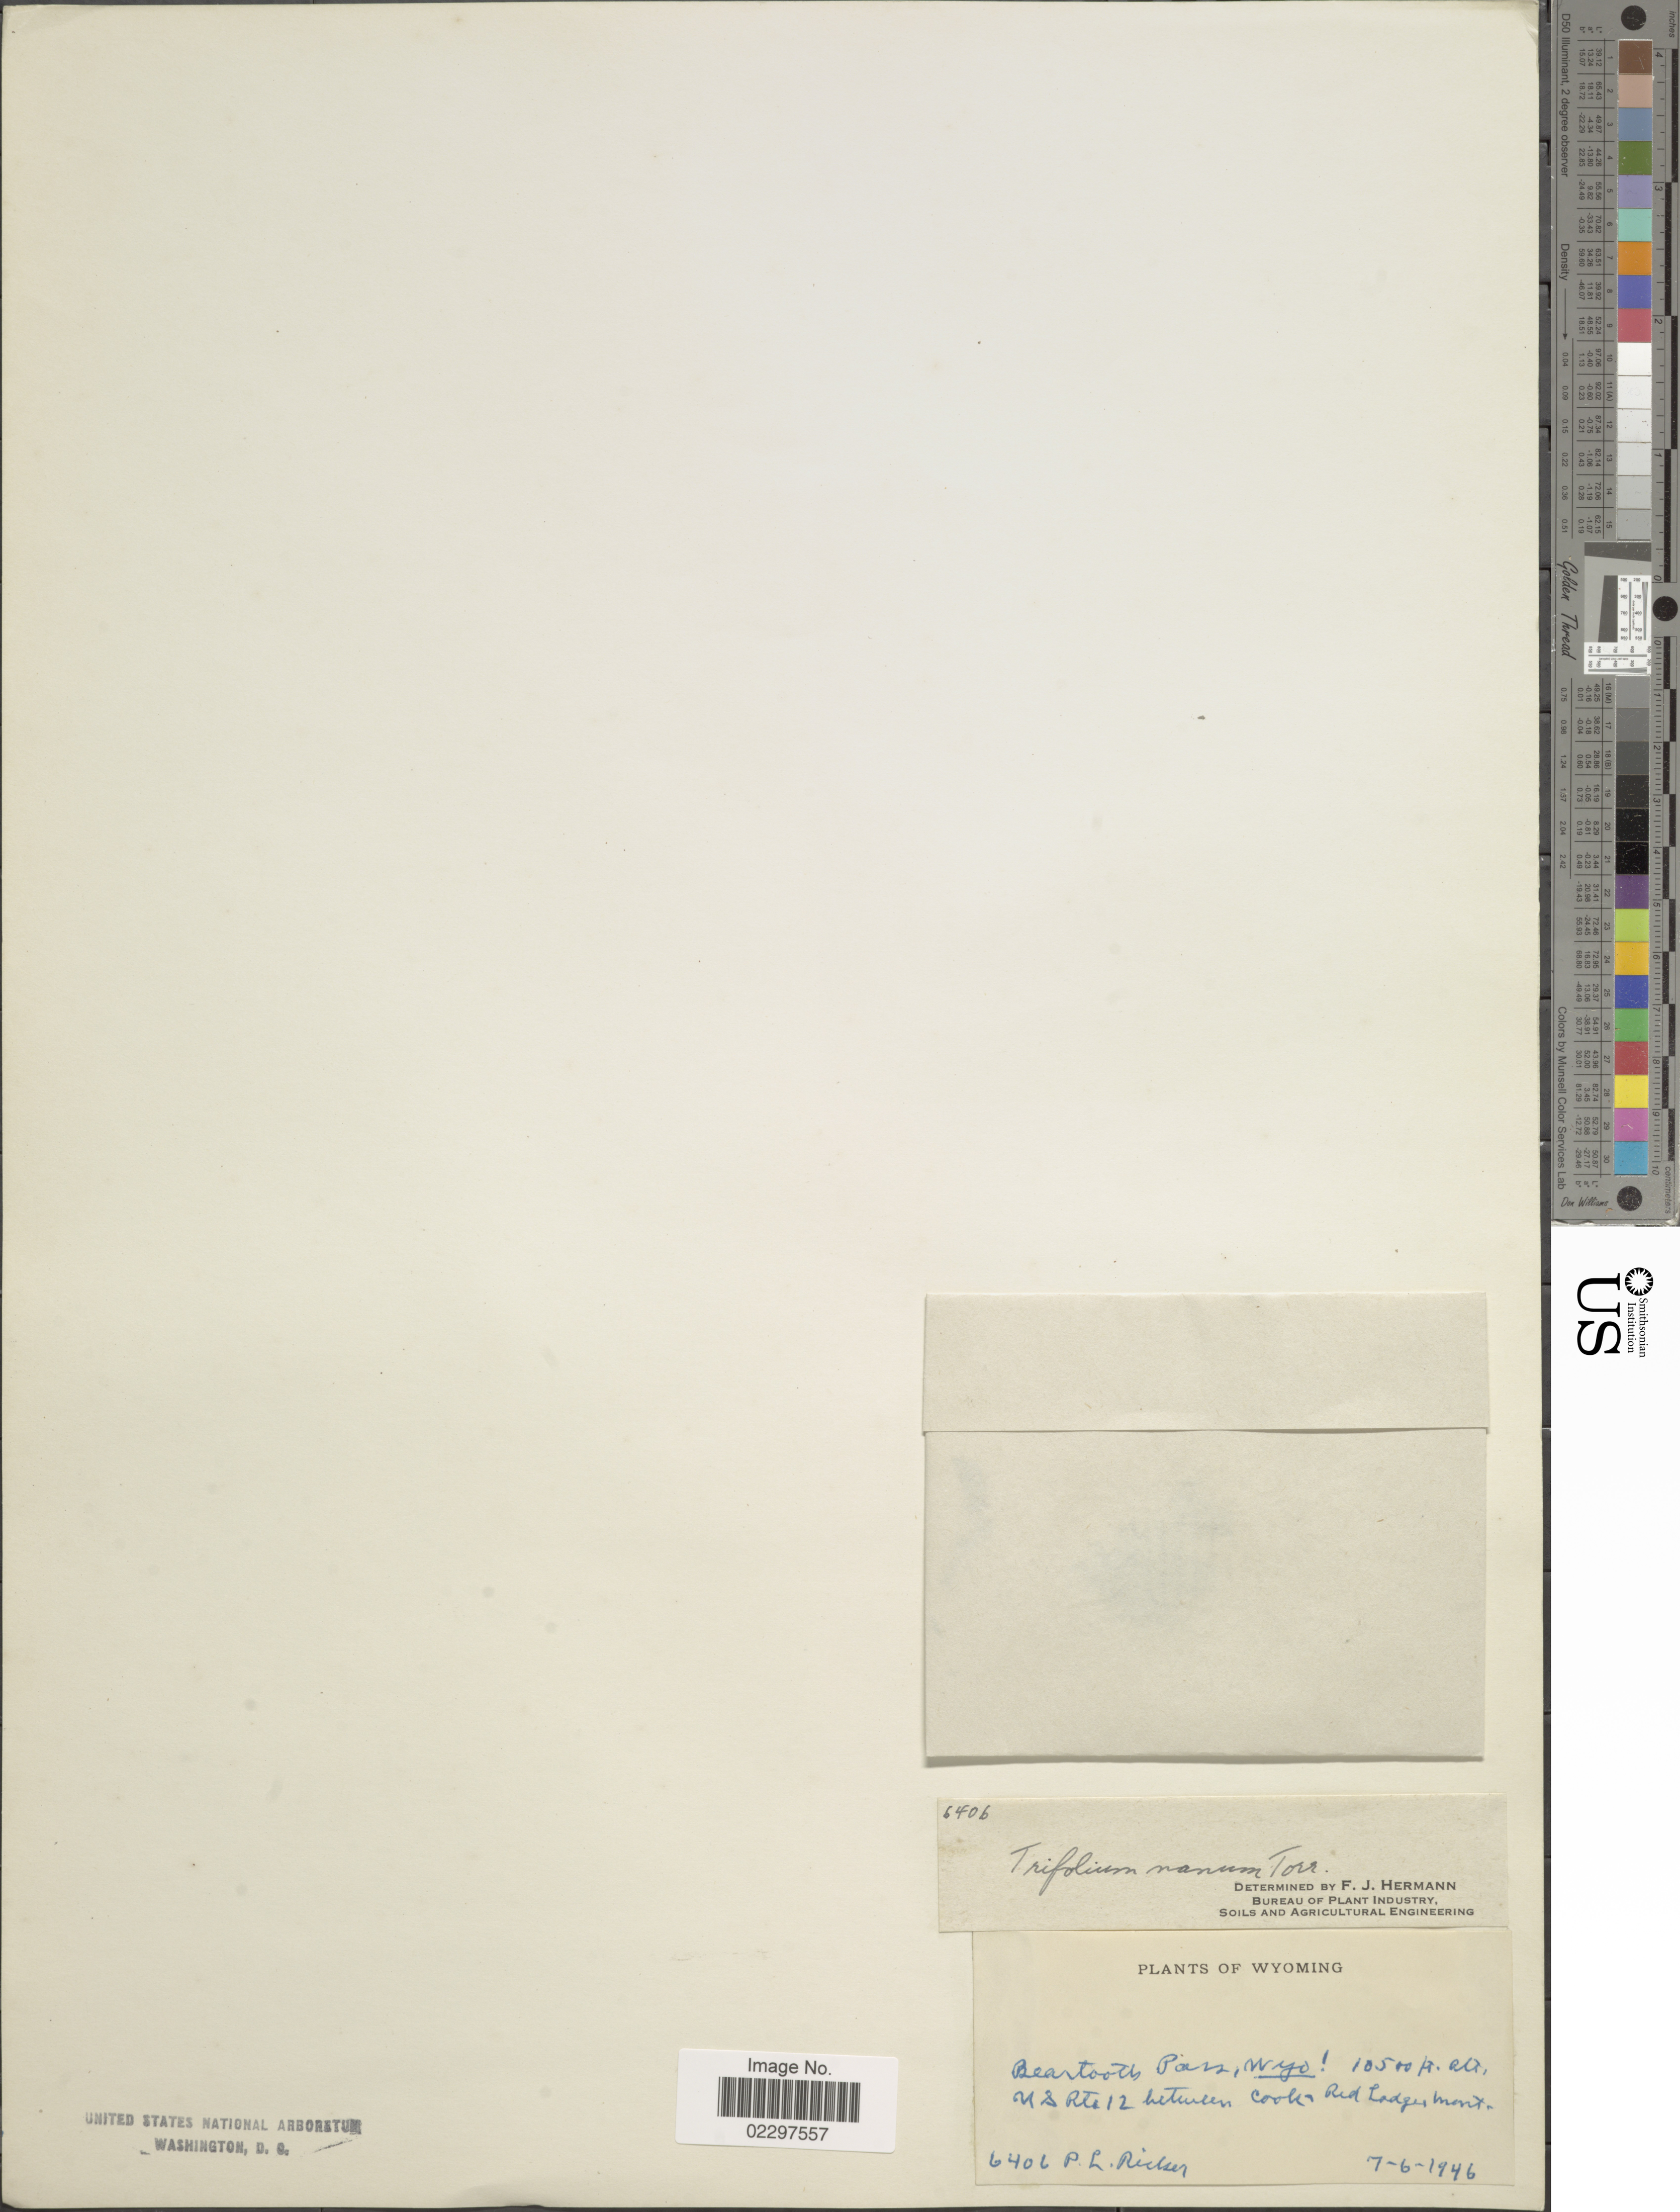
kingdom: Plantae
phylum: Tracheophyta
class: Magnoliopsida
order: Fabales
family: Fabaceae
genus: Trifolium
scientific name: Trifolium nanum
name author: Torr.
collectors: P. Ricker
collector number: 6406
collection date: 1946-07-06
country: United States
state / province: Wyoming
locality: Beartooth Pass, Wyo. NS Rte 12 between Cook - (and) Red Lodge Mont. [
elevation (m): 3200